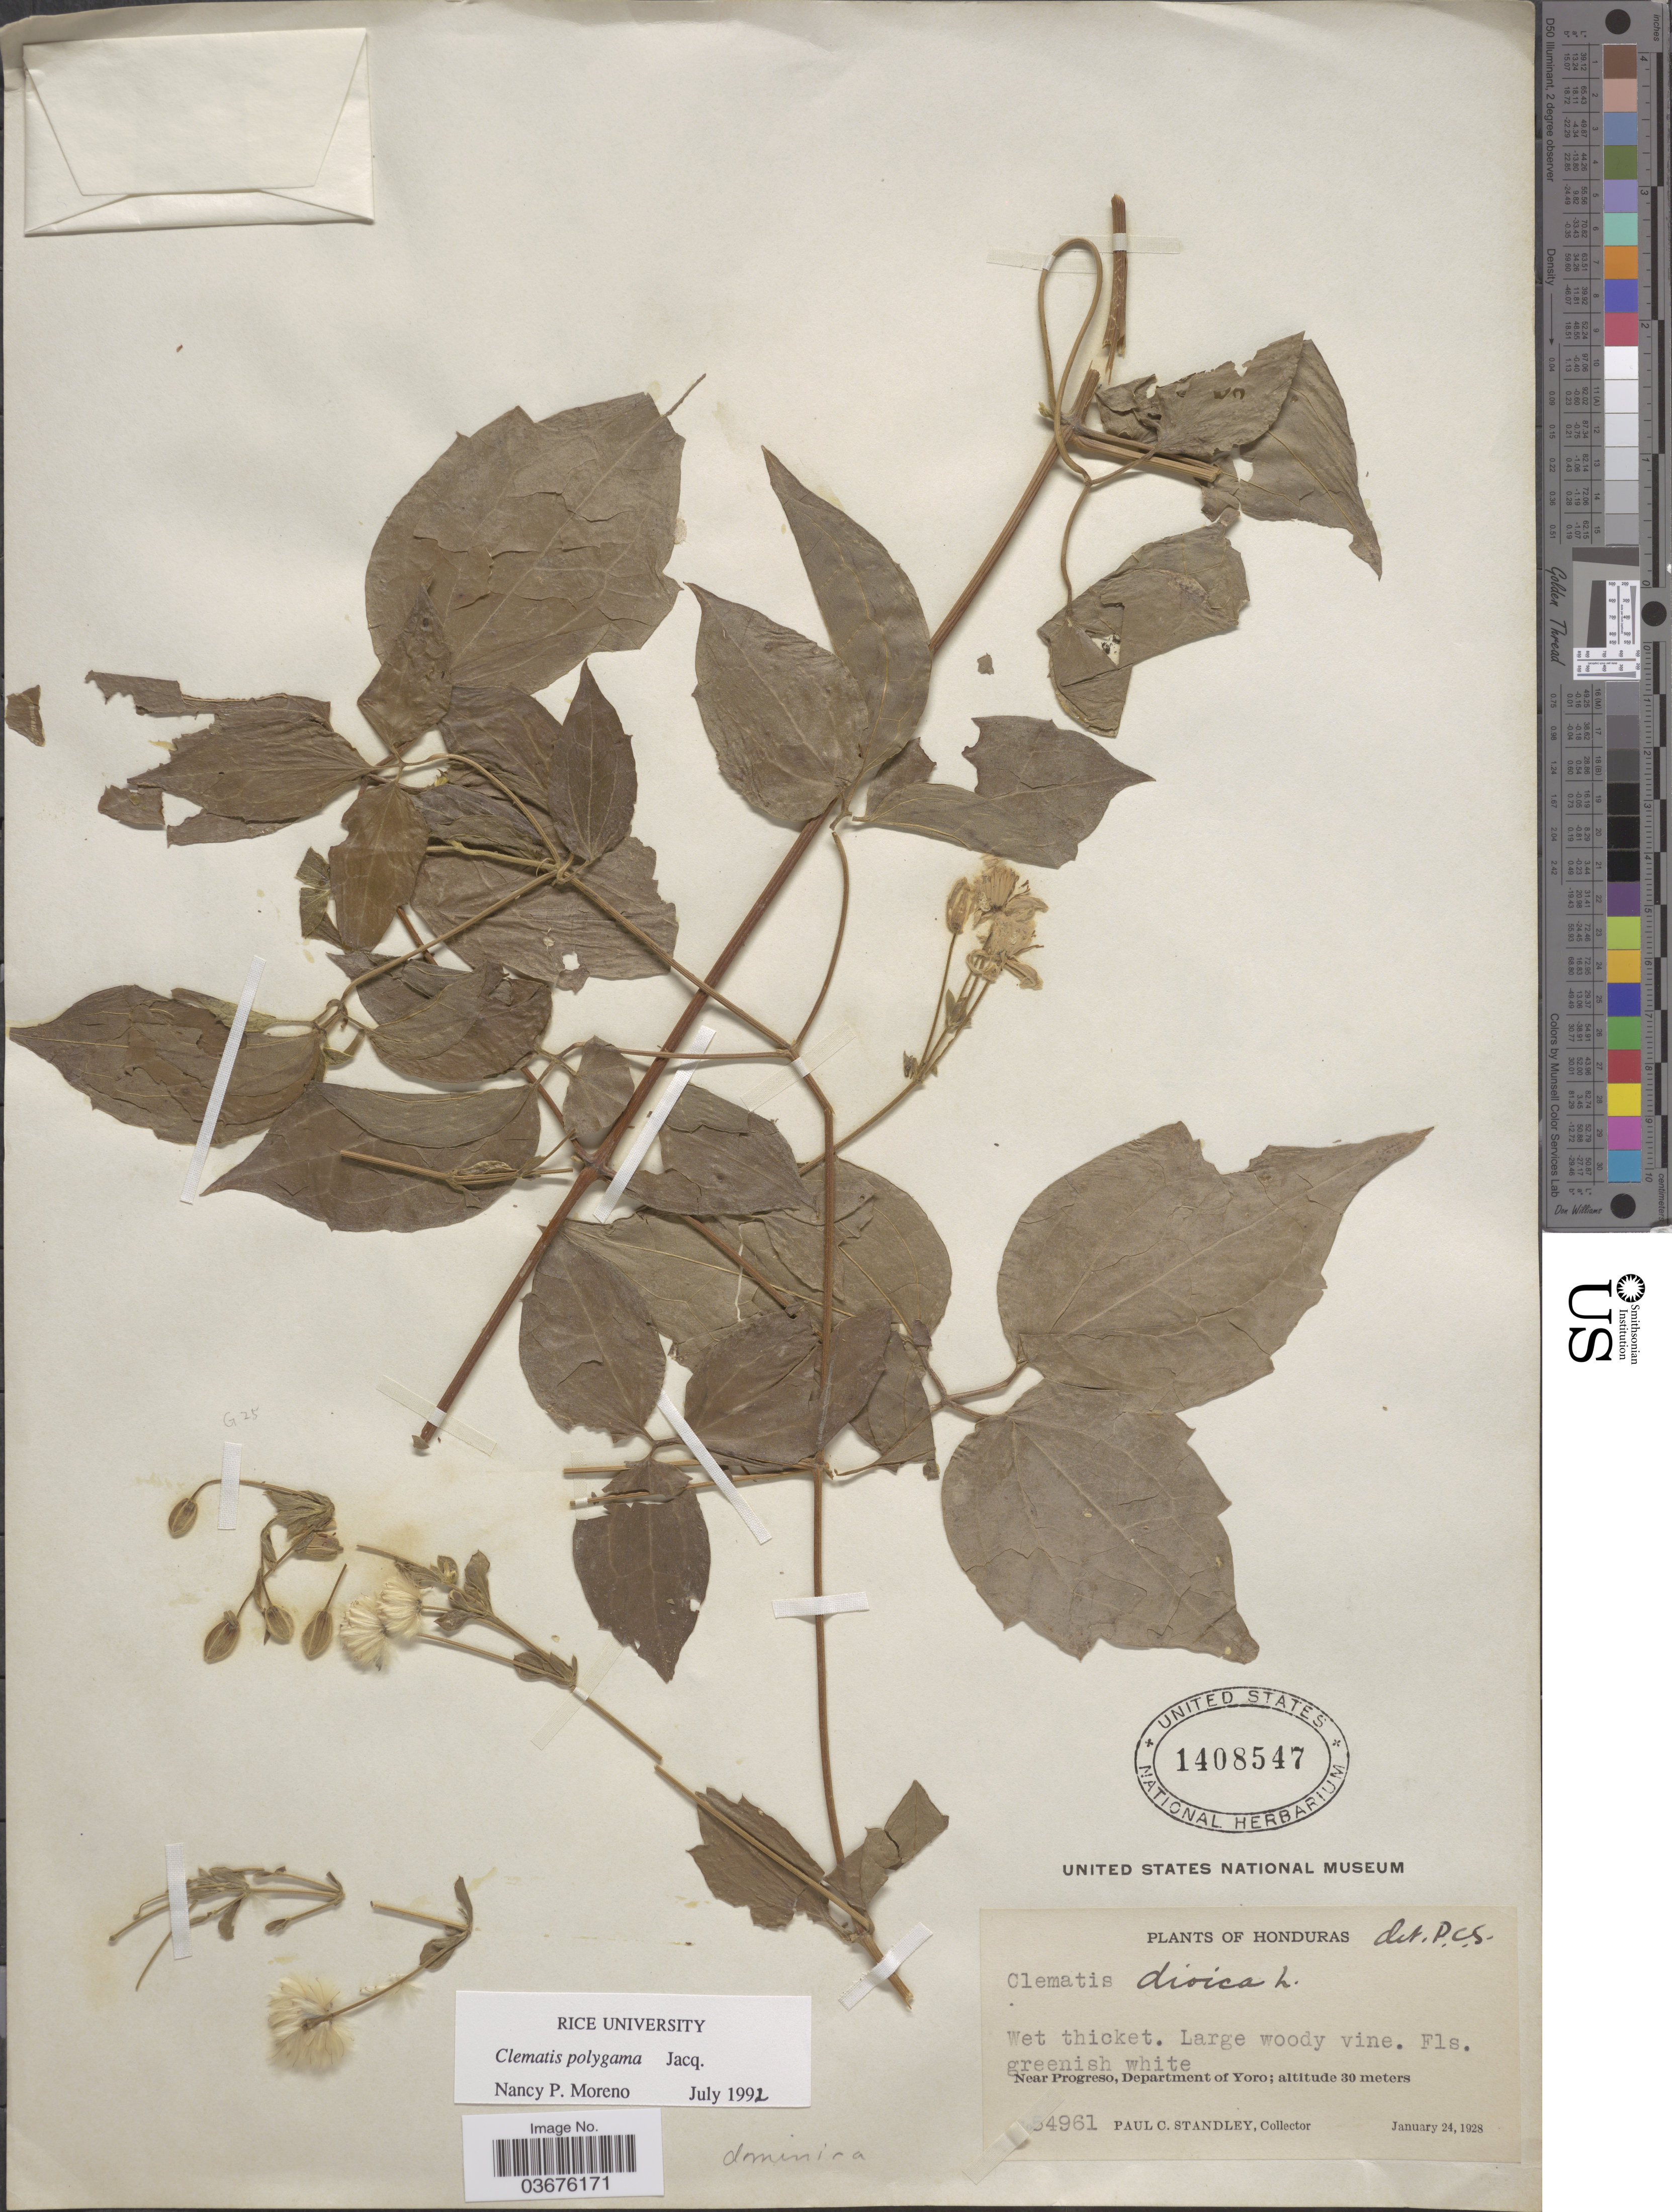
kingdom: Plantae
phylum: Tracheophyta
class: Magnoliopsida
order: Ranunculales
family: Ranunculaceae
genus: Clematis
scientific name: Clematis polygama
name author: Jacq.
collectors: P. C. Standley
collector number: !4961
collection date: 1928-01-24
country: Honduras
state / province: Yoro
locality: Near Progreso, Department of Yoro.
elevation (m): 30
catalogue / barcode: US 1408547